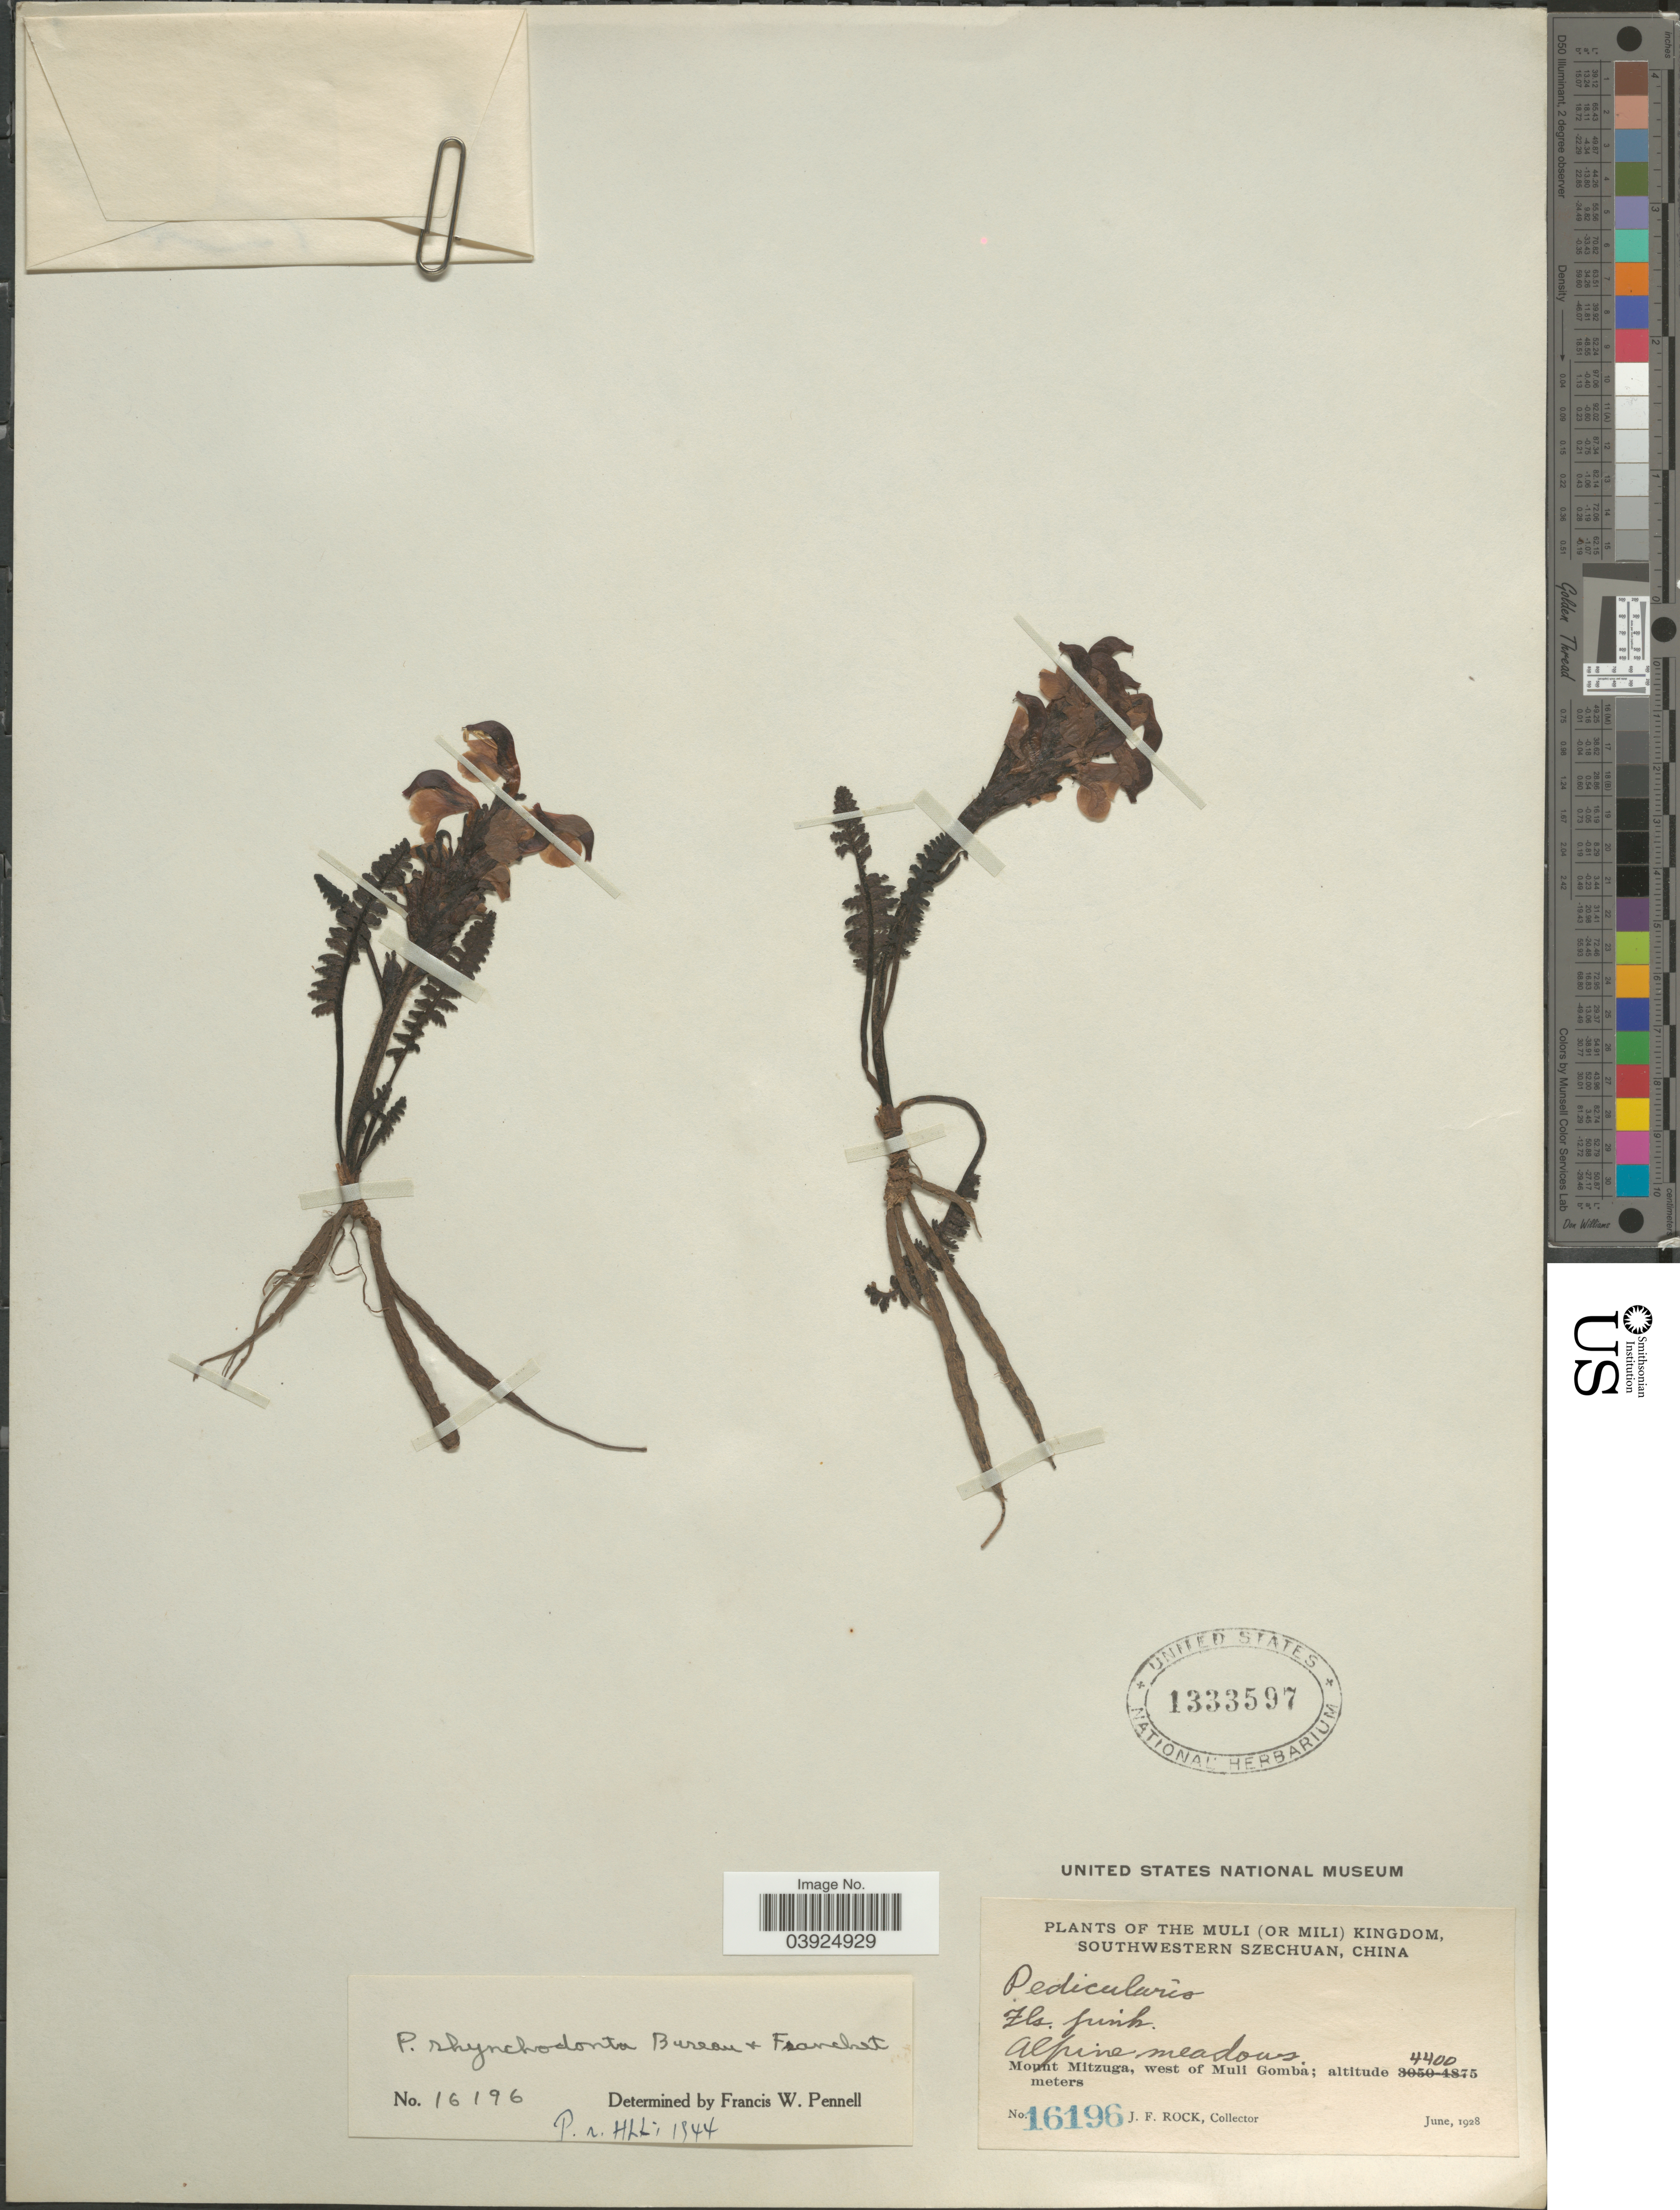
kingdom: Plantae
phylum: Tracheophyta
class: Magnoliopsida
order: Lamiales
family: Orobanchaceae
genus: Pedicularis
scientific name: Pedicularis rhynchodonta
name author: Bureau & Franch.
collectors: J. Rock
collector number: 16196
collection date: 1928-06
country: China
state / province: Sichuan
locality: The Muli (or Mili) Kingdom, Southwestern Szechuan. Mount Mitzuga, west of Muli Gomba.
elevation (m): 4400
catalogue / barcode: US 1333597